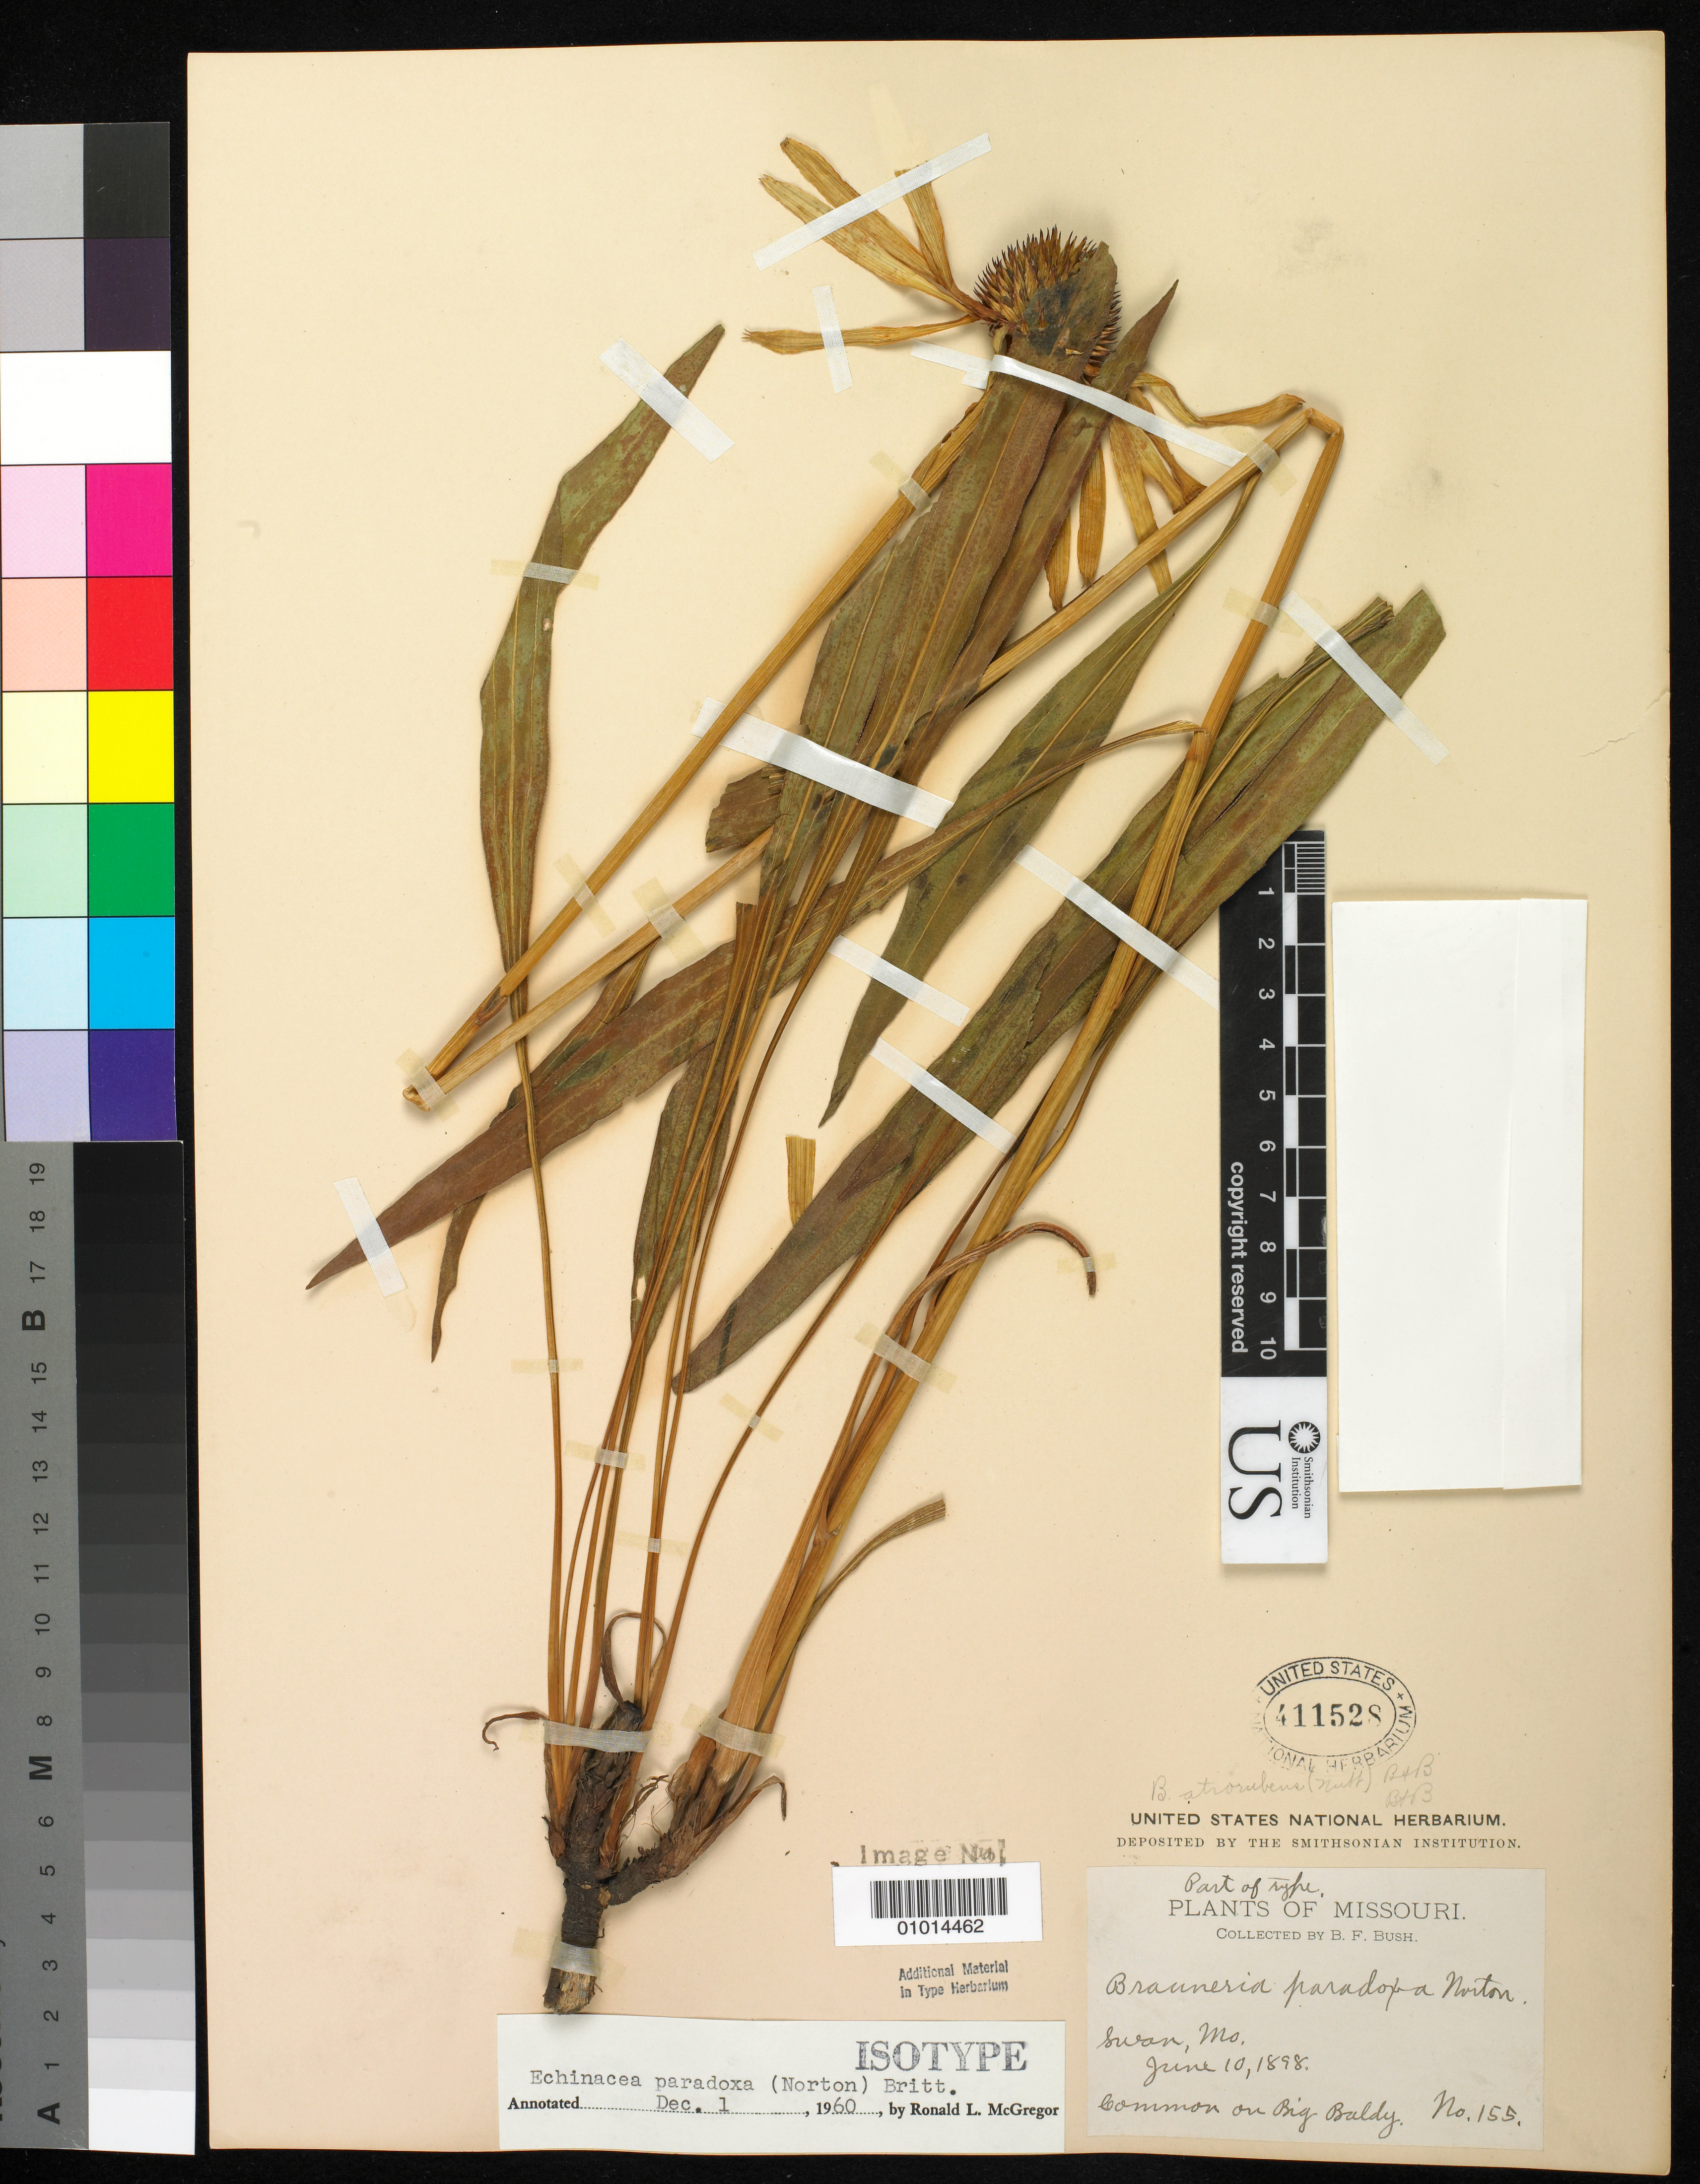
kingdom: Plantae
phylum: Tracheophyta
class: Magnoliopsida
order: Asterales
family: Asteraceae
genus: Brauneria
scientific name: Brauneria paradoxa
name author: Norton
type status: Isotype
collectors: B. F. Bush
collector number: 155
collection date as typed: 10 Jun 1898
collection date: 1898-06-10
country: United States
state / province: Missouri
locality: Swan, Mo. Common on Big Baldy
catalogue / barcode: US 411528